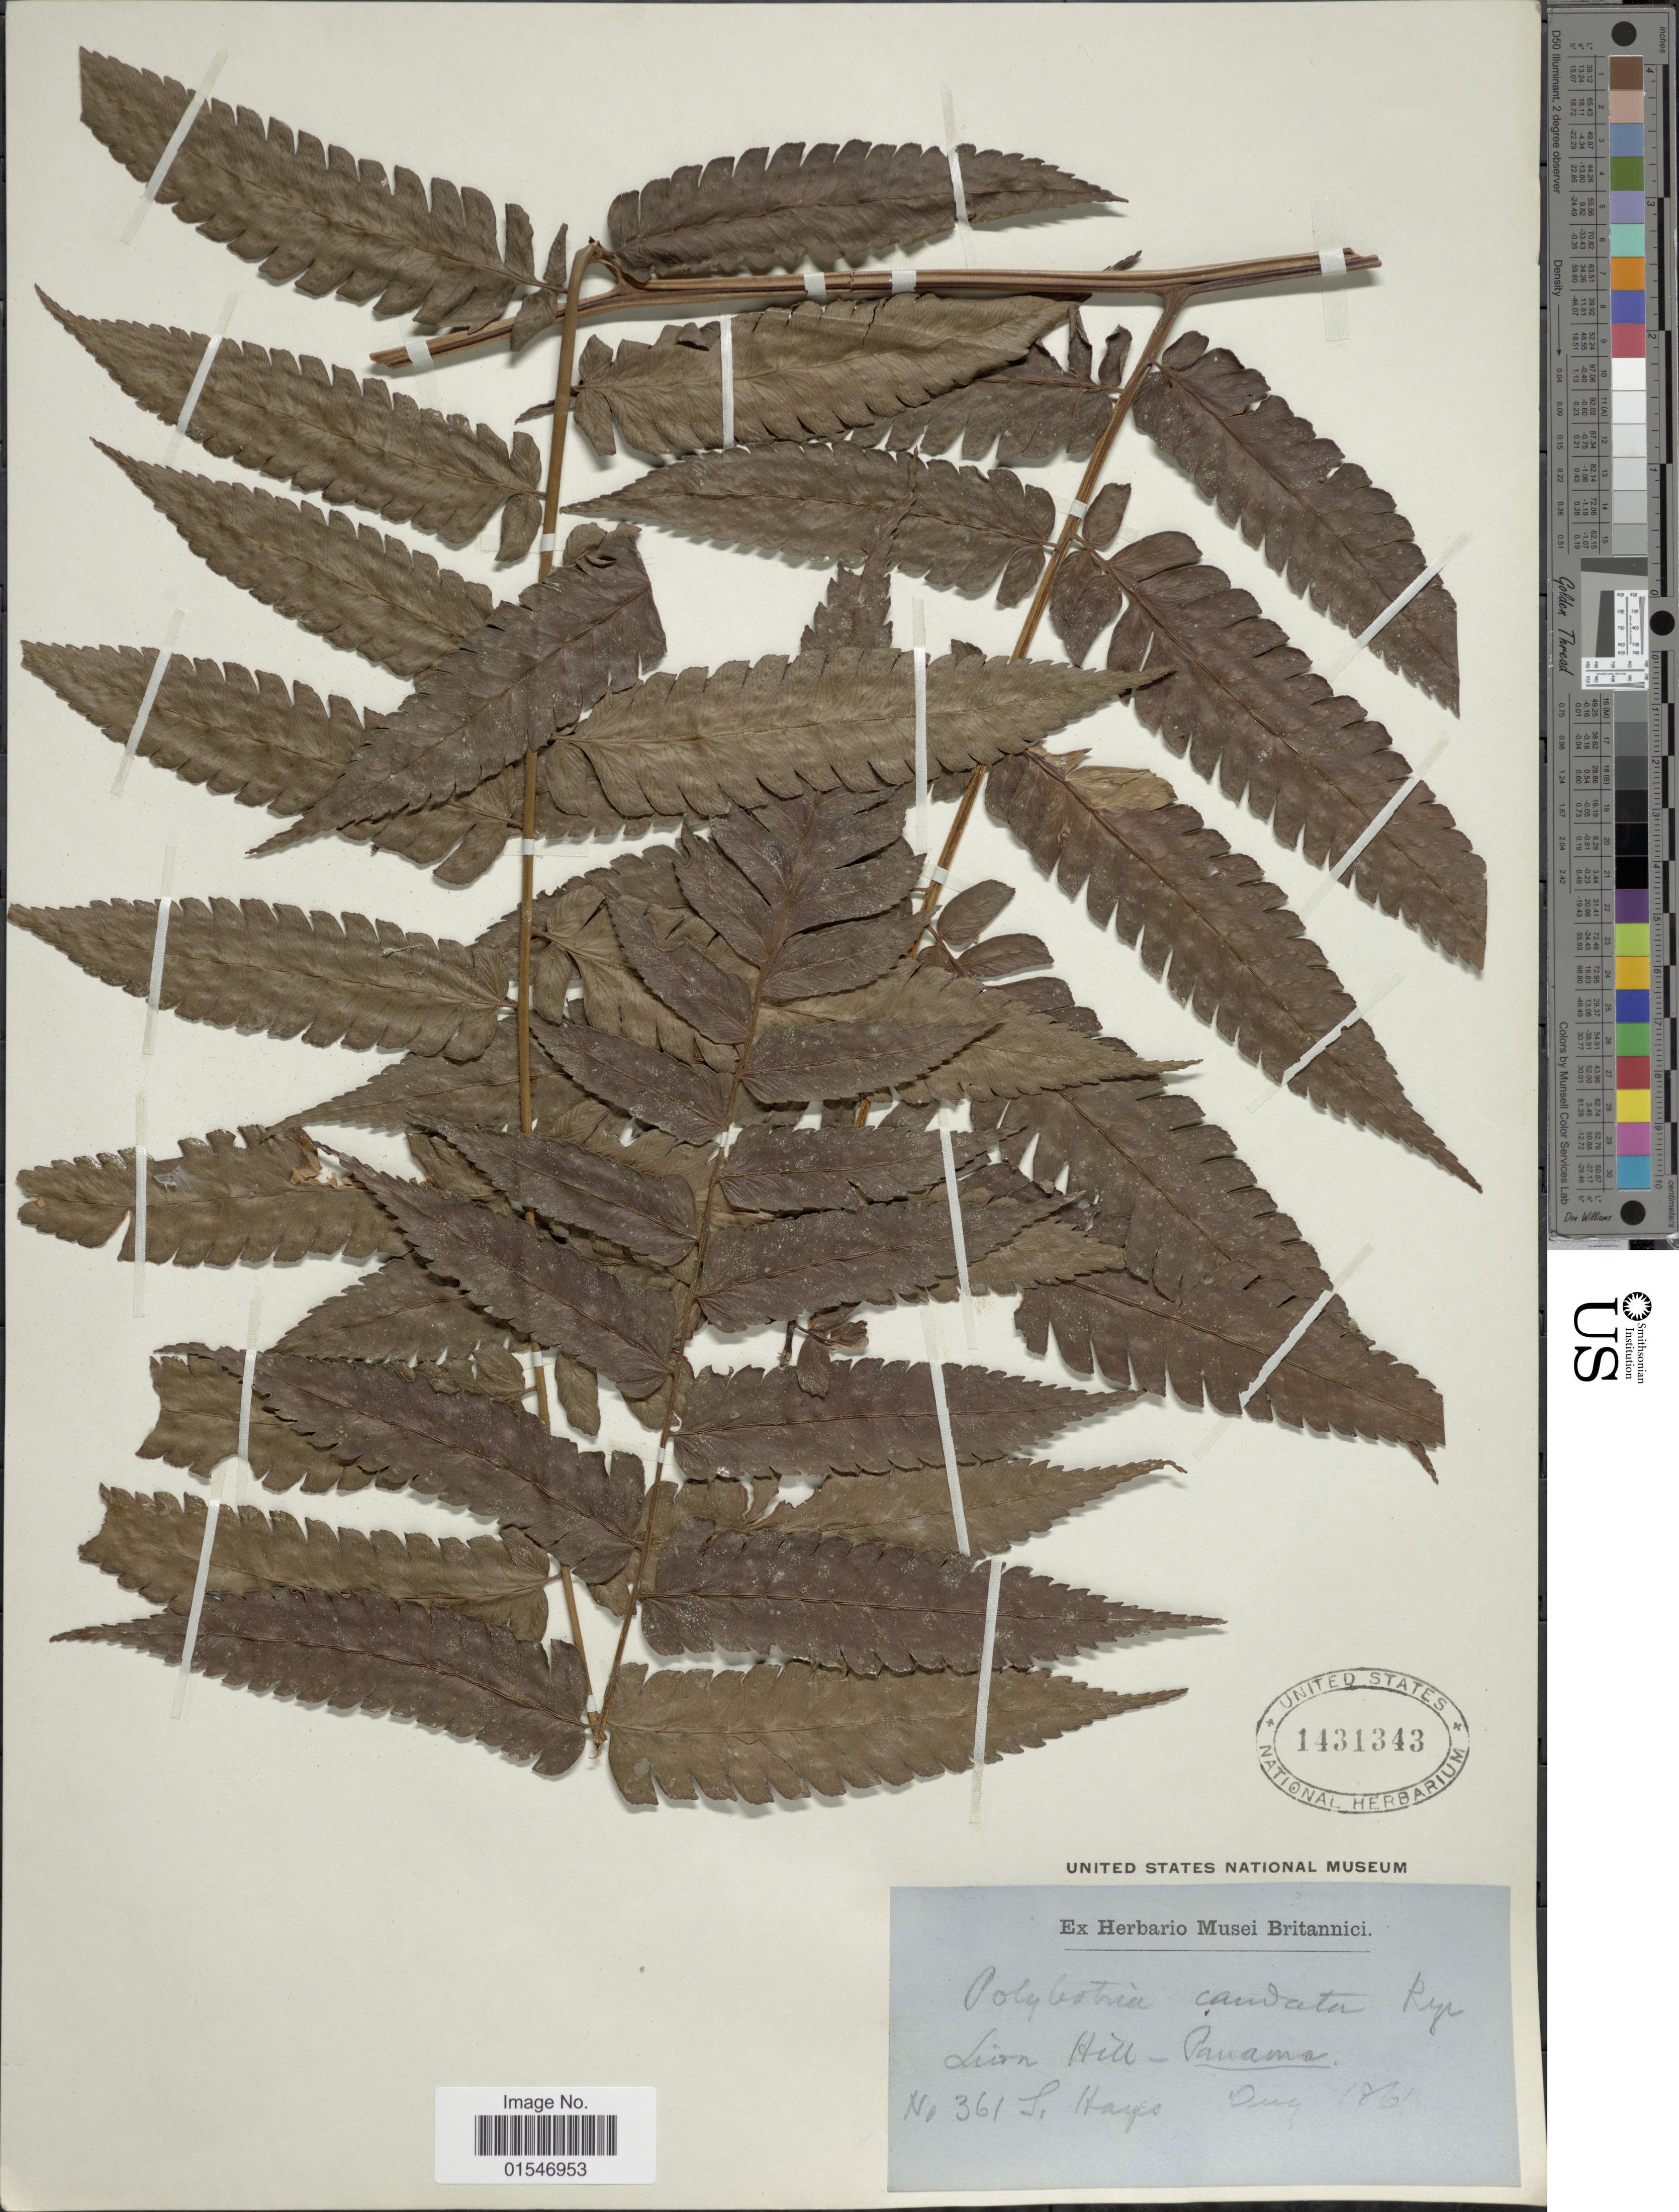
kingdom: Plantae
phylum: Tracheophyta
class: Polypodiopsida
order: Polypodiales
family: Dryopteridaceae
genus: Polybotrya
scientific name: Polybotrya caudata f. caudata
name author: Kunze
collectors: S. Harps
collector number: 361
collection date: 1861-08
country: Panama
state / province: Panamá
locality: Lion Hill - Panama.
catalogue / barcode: US 1431343